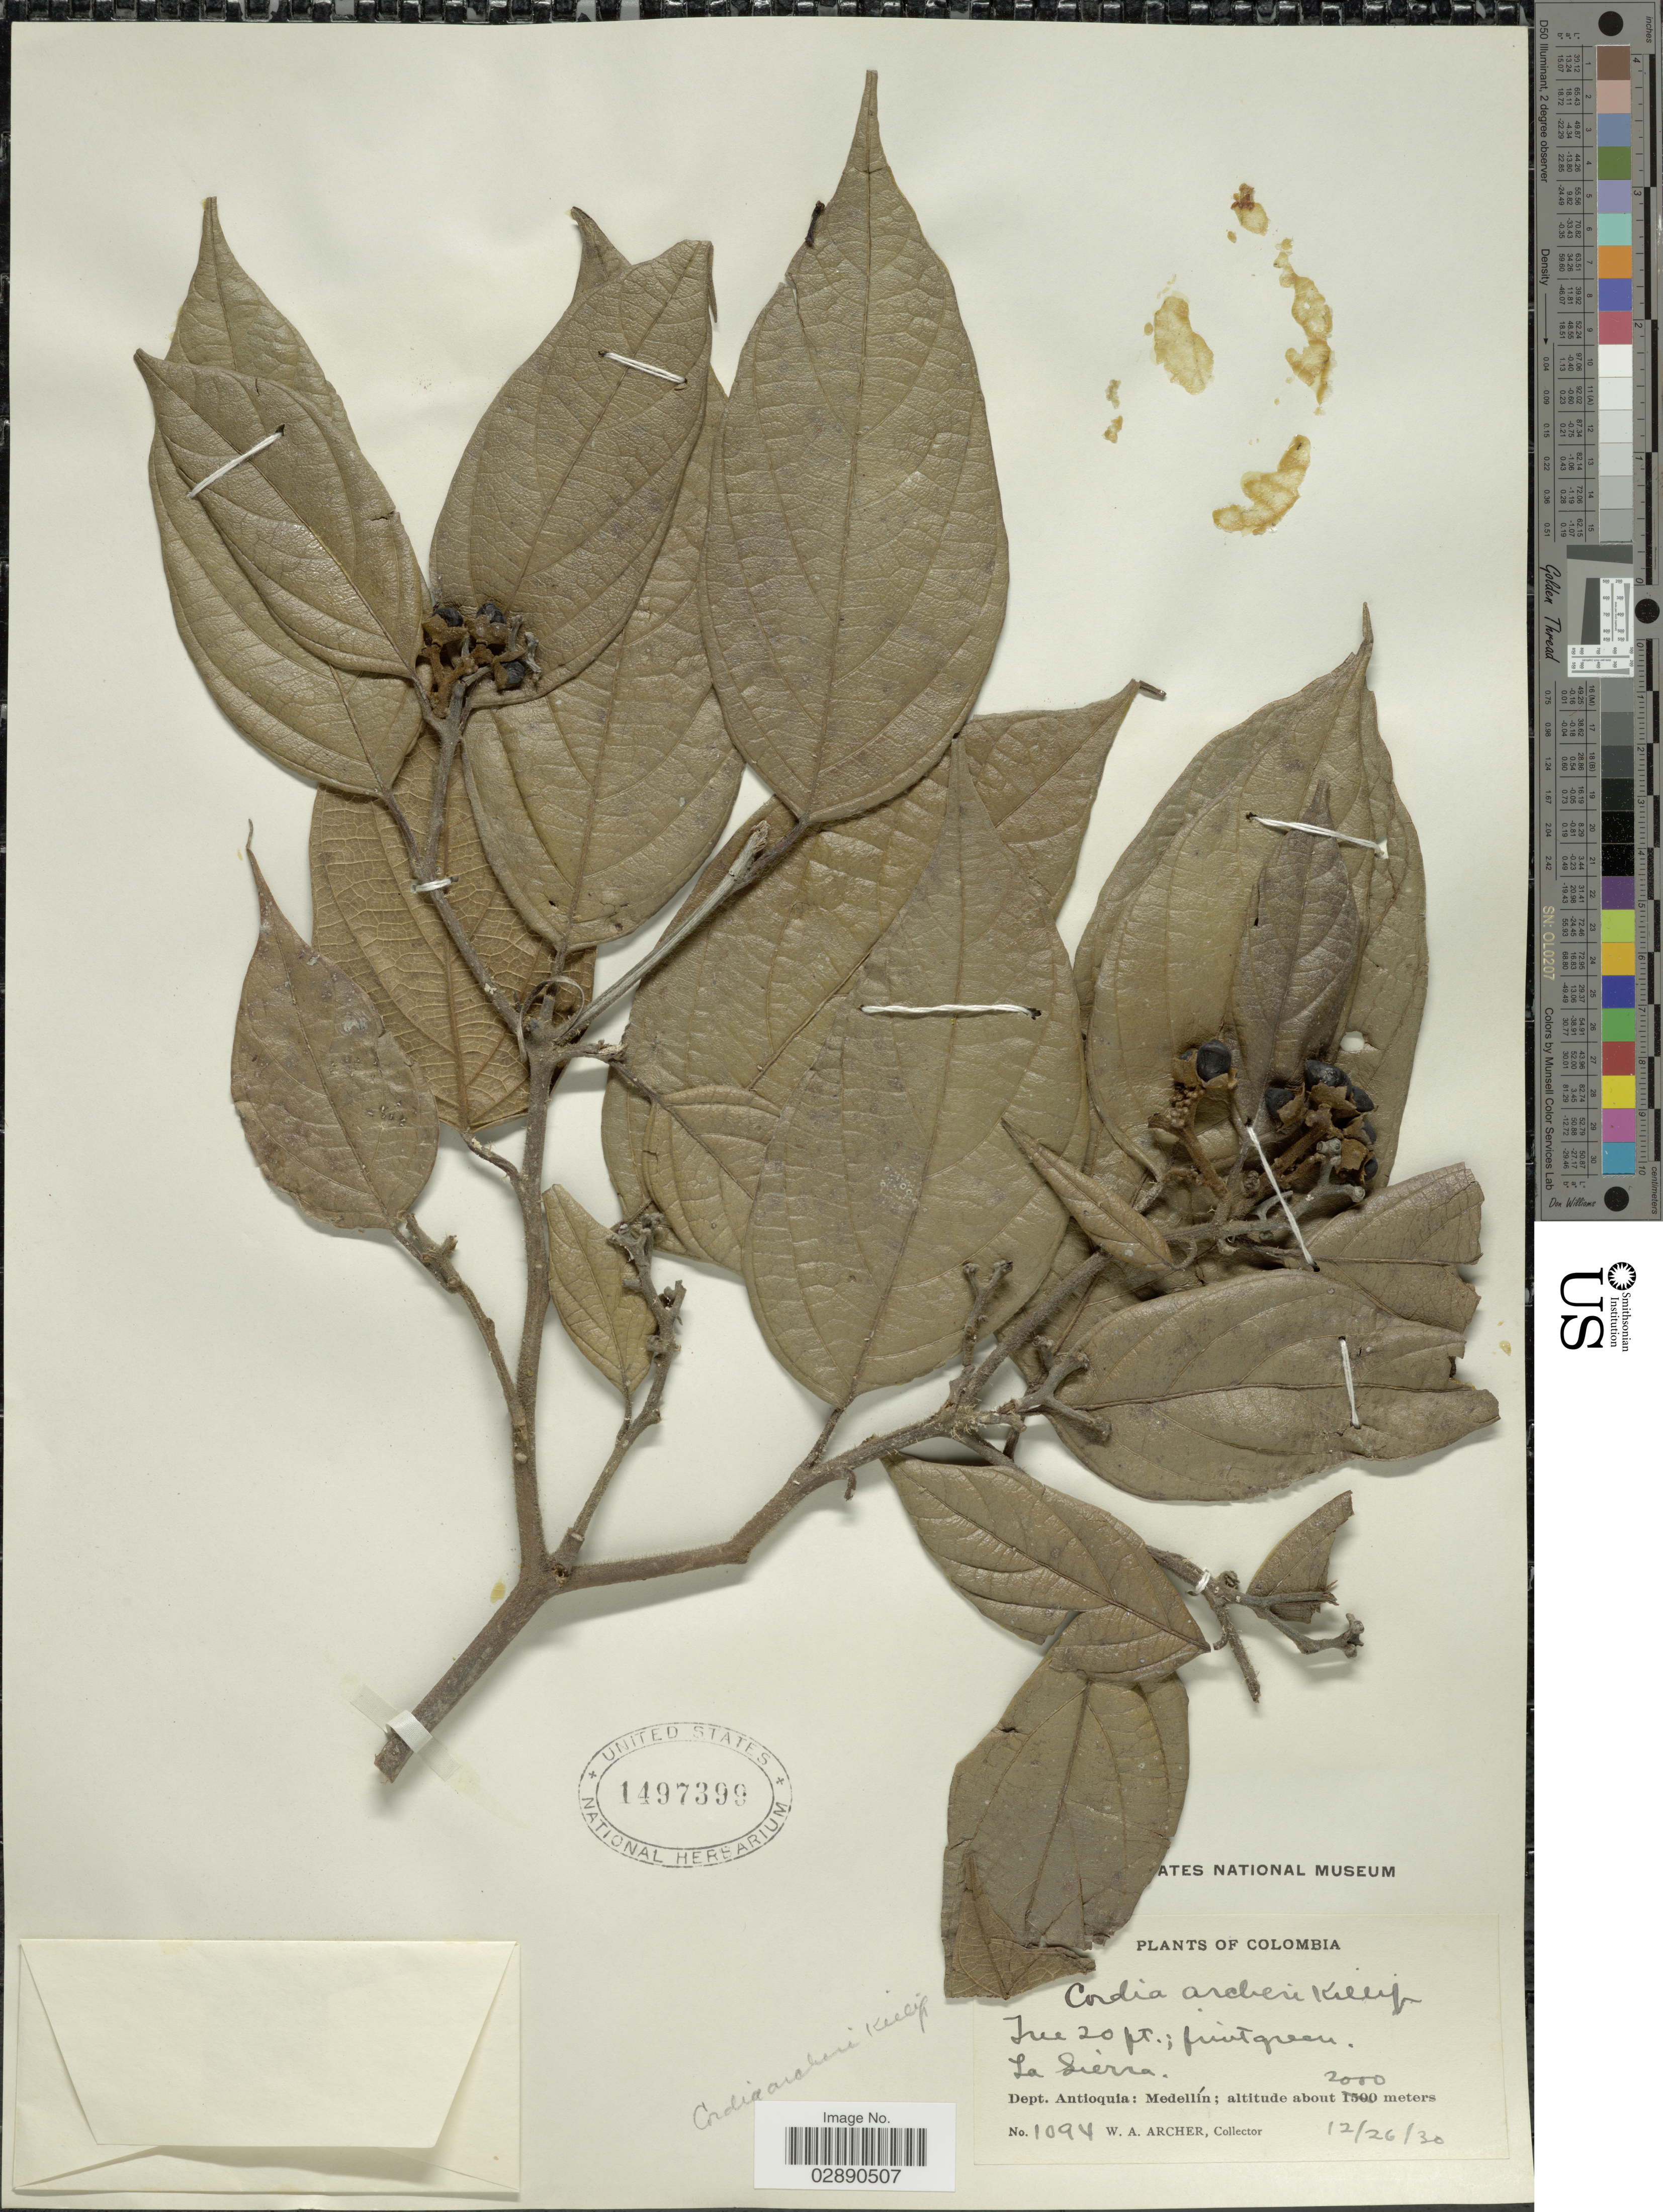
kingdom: Plantae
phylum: Tracheophyta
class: Magnoliopsida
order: Boraginales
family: Cordiaceae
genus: Cordia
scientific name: Cordia archeri Killip ined.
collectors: W. Archer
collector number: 1094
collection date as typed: Transcribed d/m/y: 26/12/30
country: Colombia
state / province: Antioquia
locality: La Sierra. Dept. Antioquia: Medellín.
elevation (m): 2000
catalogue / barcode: US 1497399